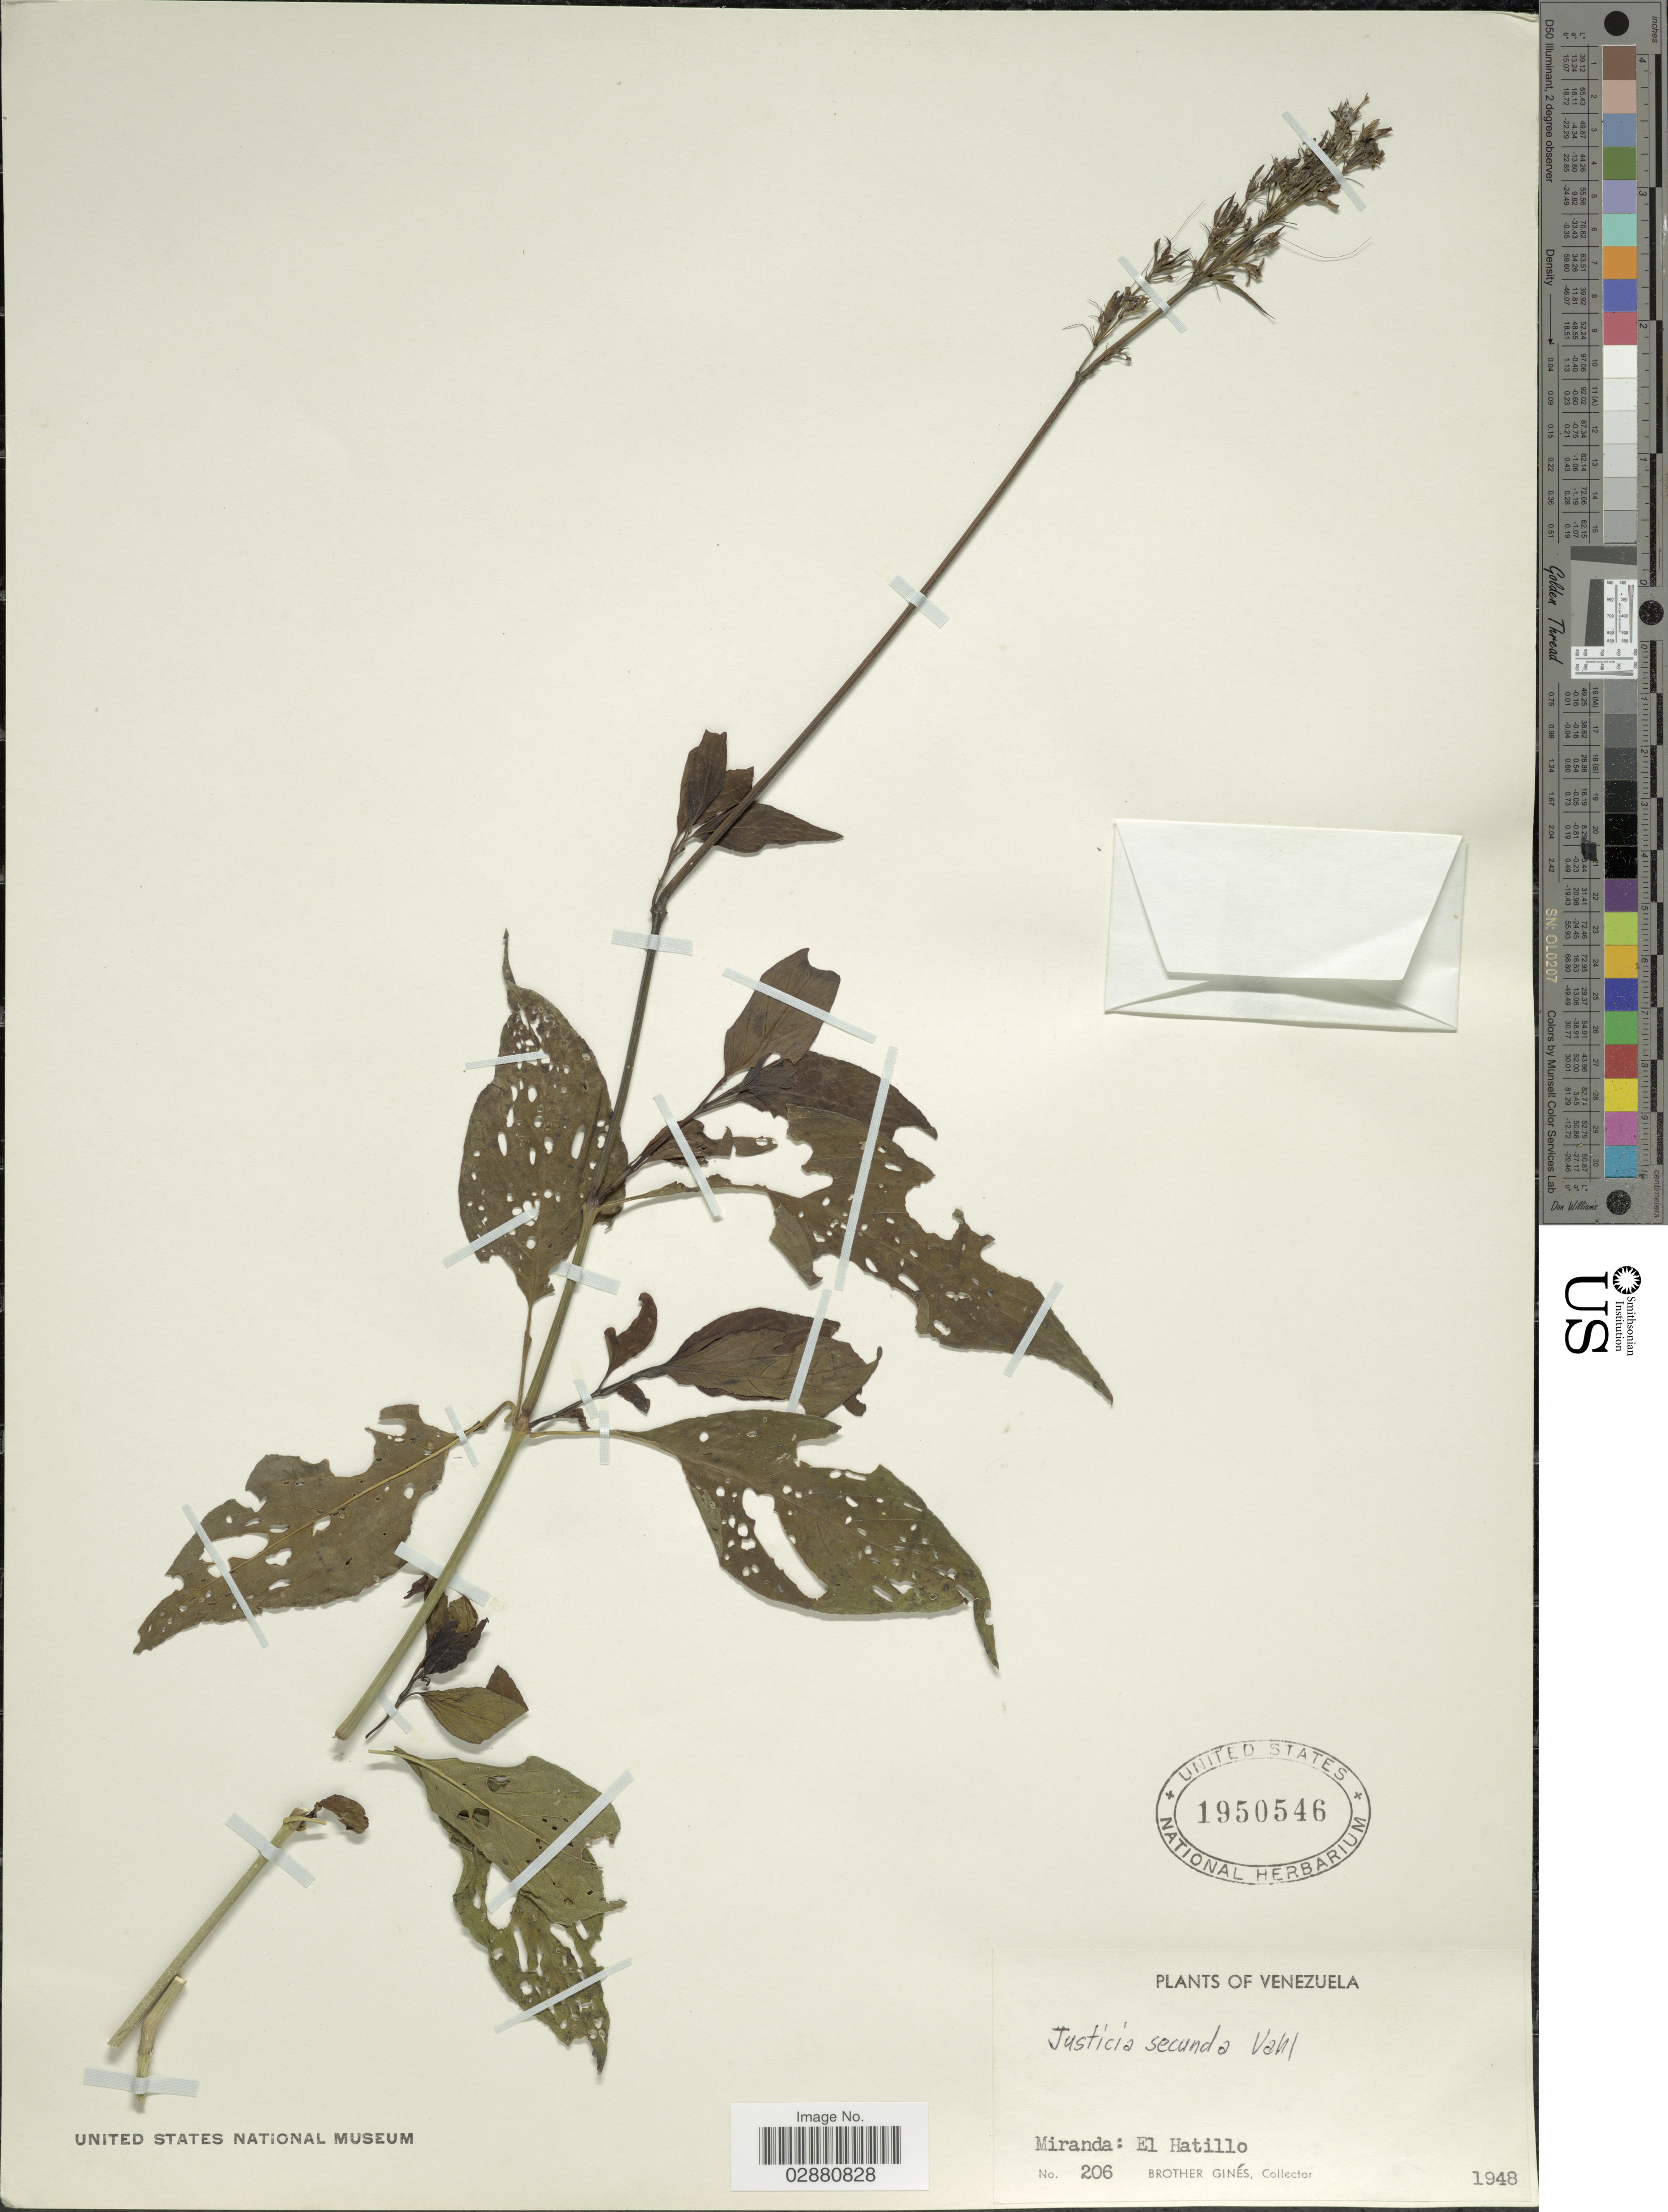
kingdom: Plantae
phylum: Tracheophyta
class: Magnoliopsida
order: Lamiales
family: Acanthaceae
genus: Justicia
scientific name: Justicia secunda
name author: Vahl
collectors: Bro. Gines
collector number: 206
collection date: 1948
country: Venezuela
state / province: Miranda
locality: El Hatillo.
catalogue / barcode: US 1950546